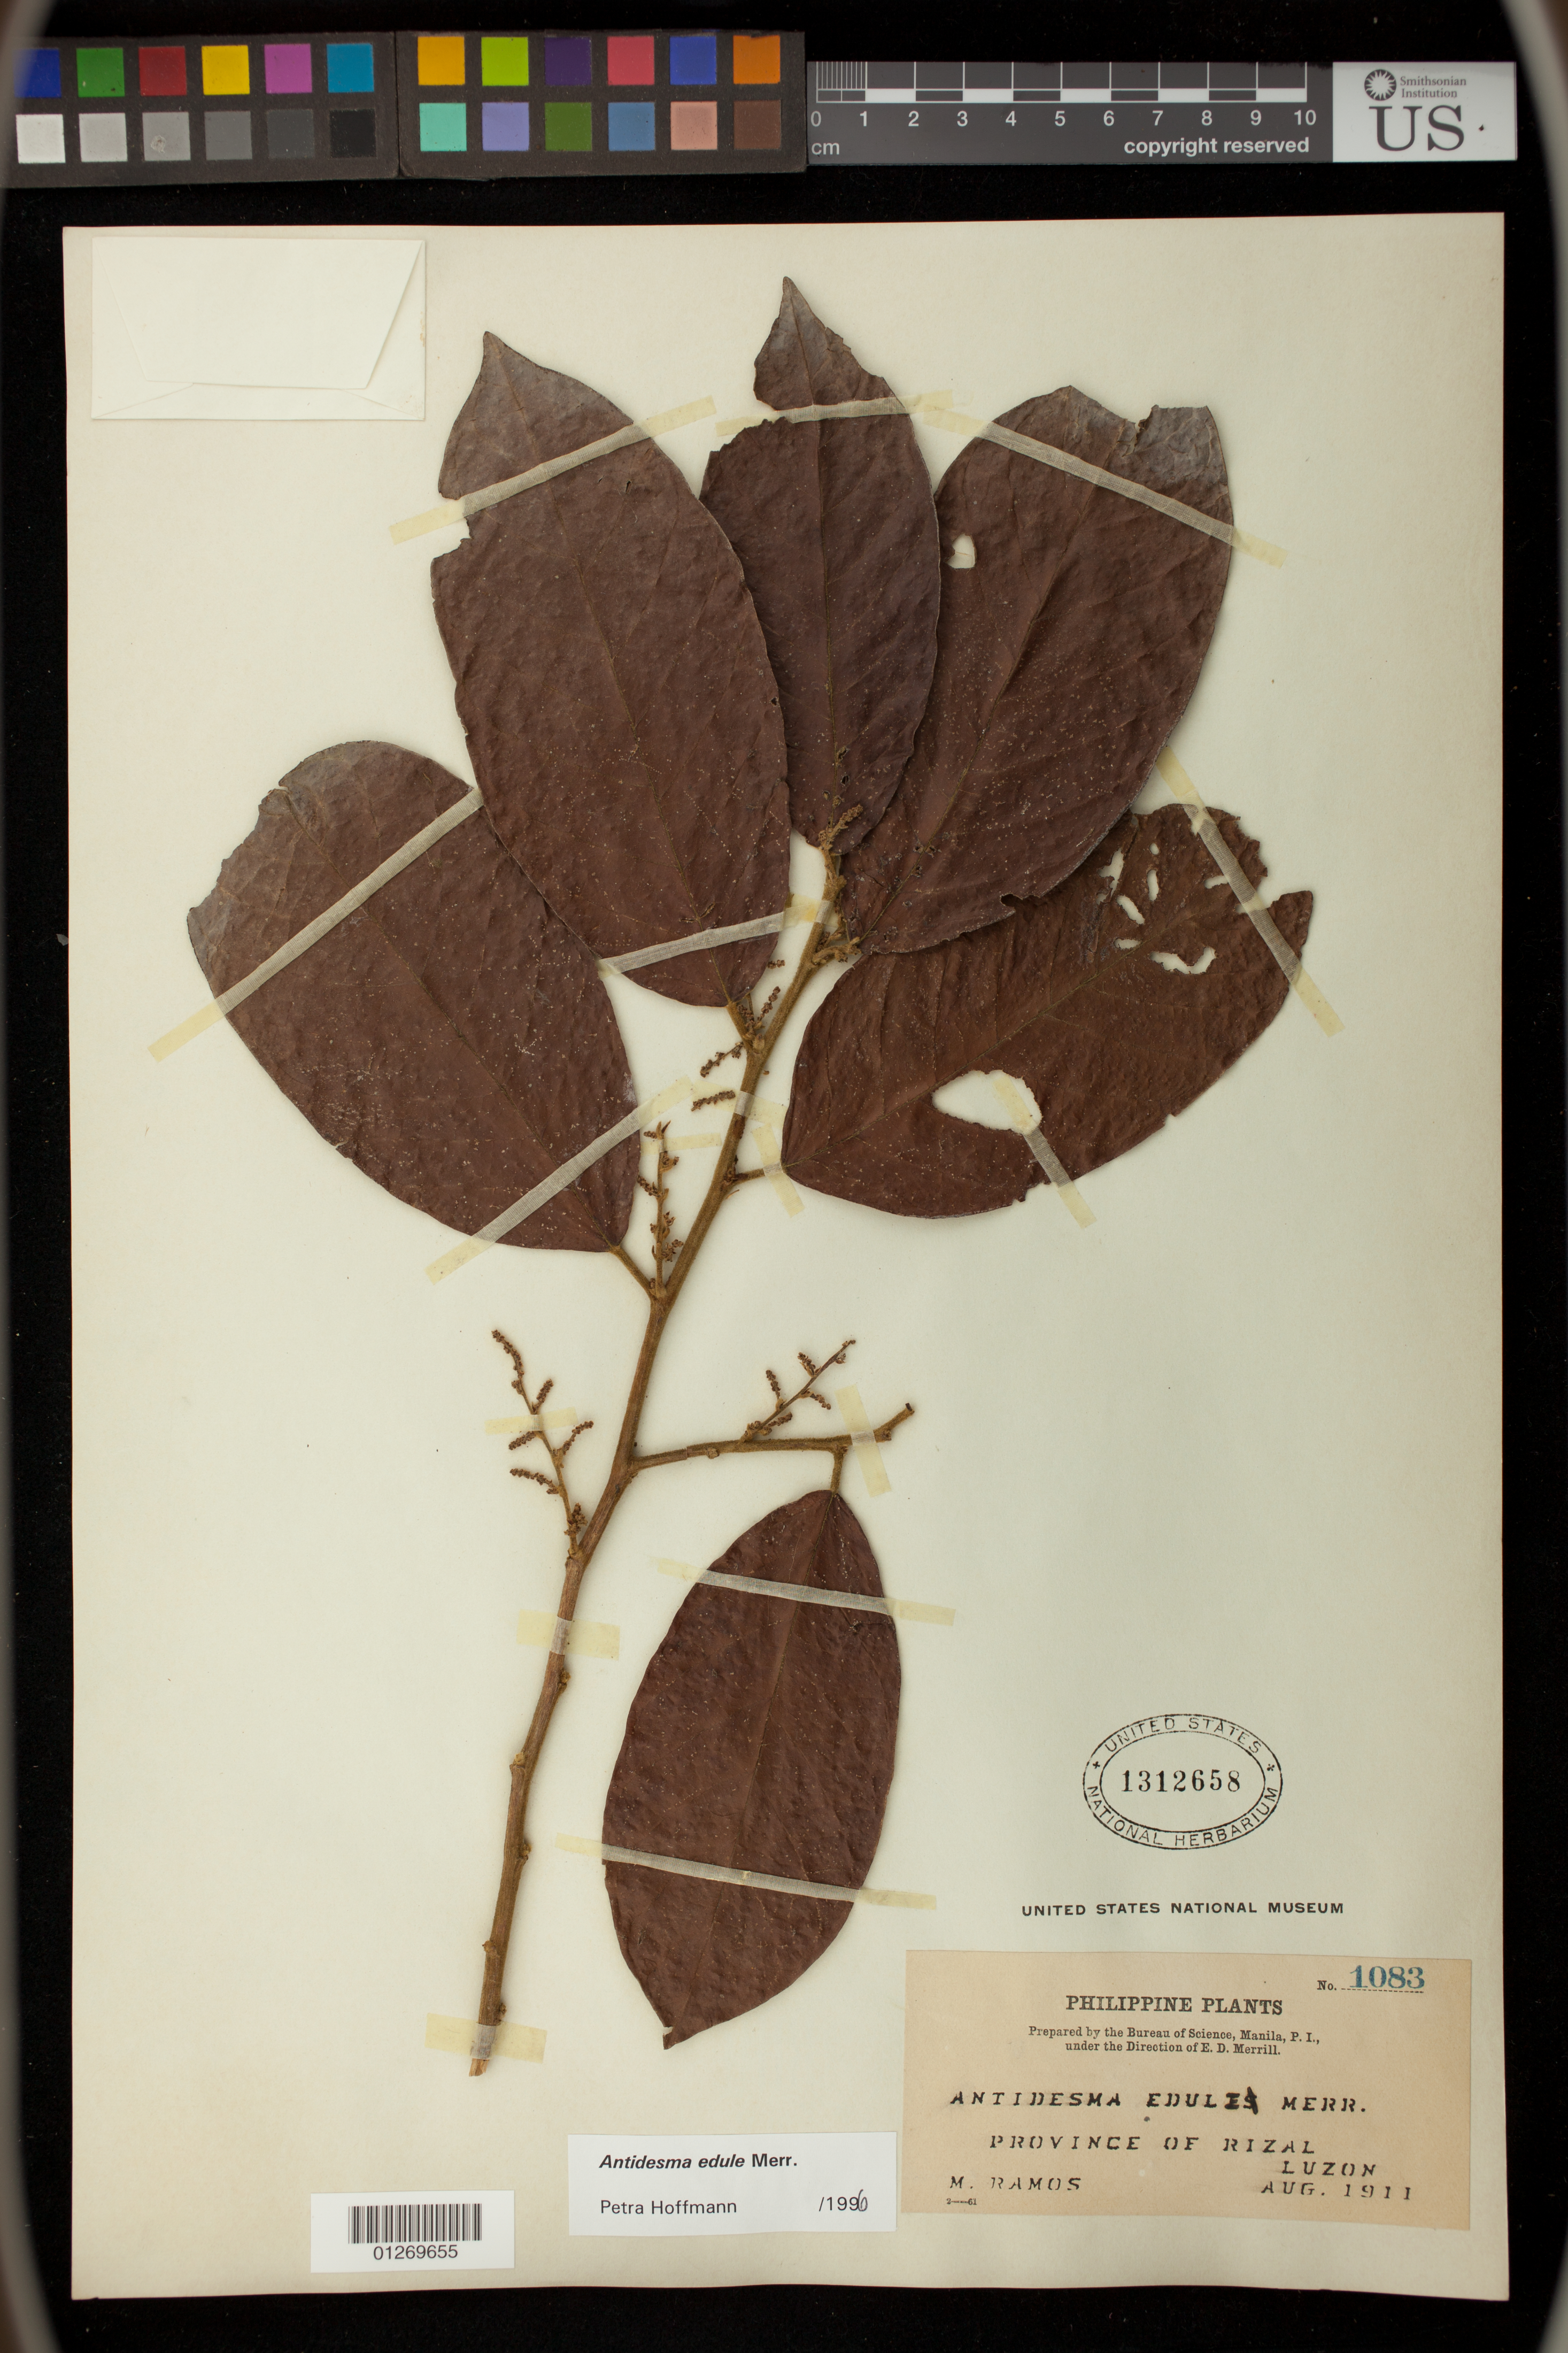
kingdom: Plantae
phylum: Tracheophyta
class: Magnoliopsida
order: Malpighiales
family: Phyllanthaceae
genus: Antidesma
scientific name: Antidesma edule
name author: Merr.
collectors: M. Ramos & M. Ramos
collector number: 1083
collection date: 1911-08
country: Philippines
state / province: Calabarzon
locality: Province of Rizal, Luzon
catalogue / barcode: US 1312658